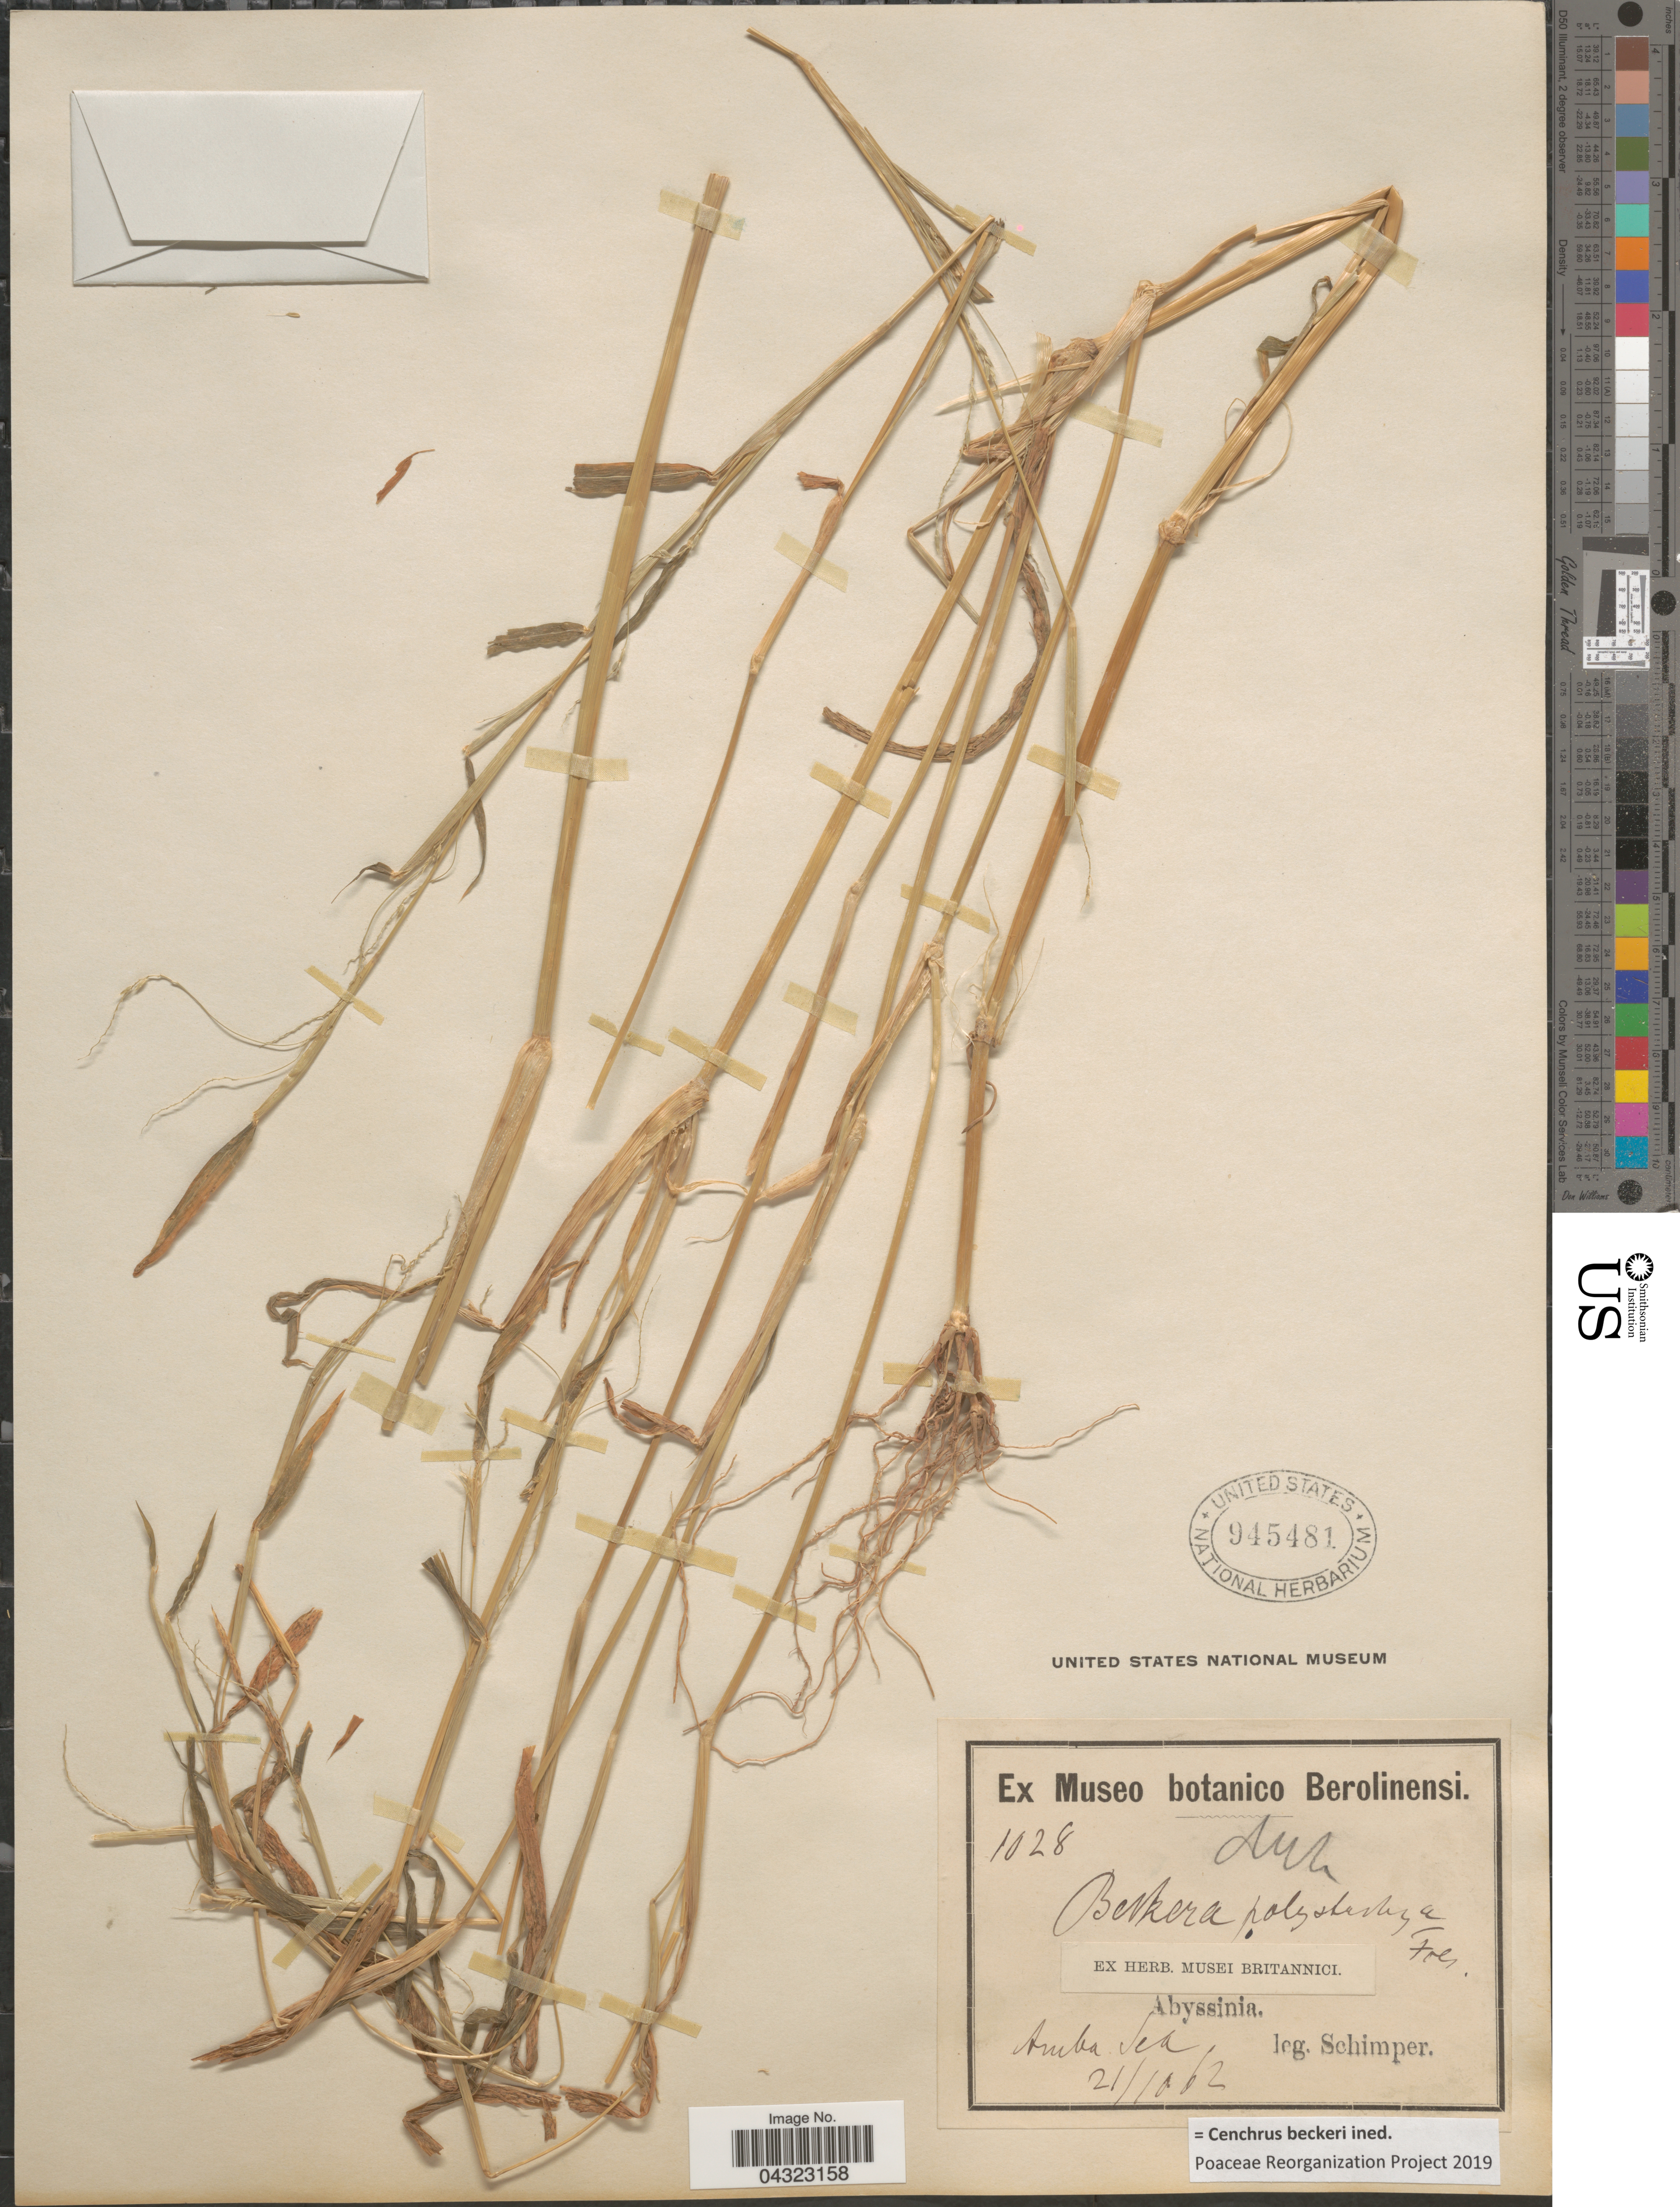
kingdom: Plantae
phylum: Tracheophyta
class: Liliopsida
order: Poales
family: Poaceae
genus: Cenchrus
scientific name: Cenchrus beckerii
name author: ined prp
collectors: -. Schimper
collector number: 1028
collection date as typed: Transcribed d/m/y: 21/10/62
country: Ethiopia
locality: Abyssinia. Aruba Sea.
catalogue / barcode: US 945481